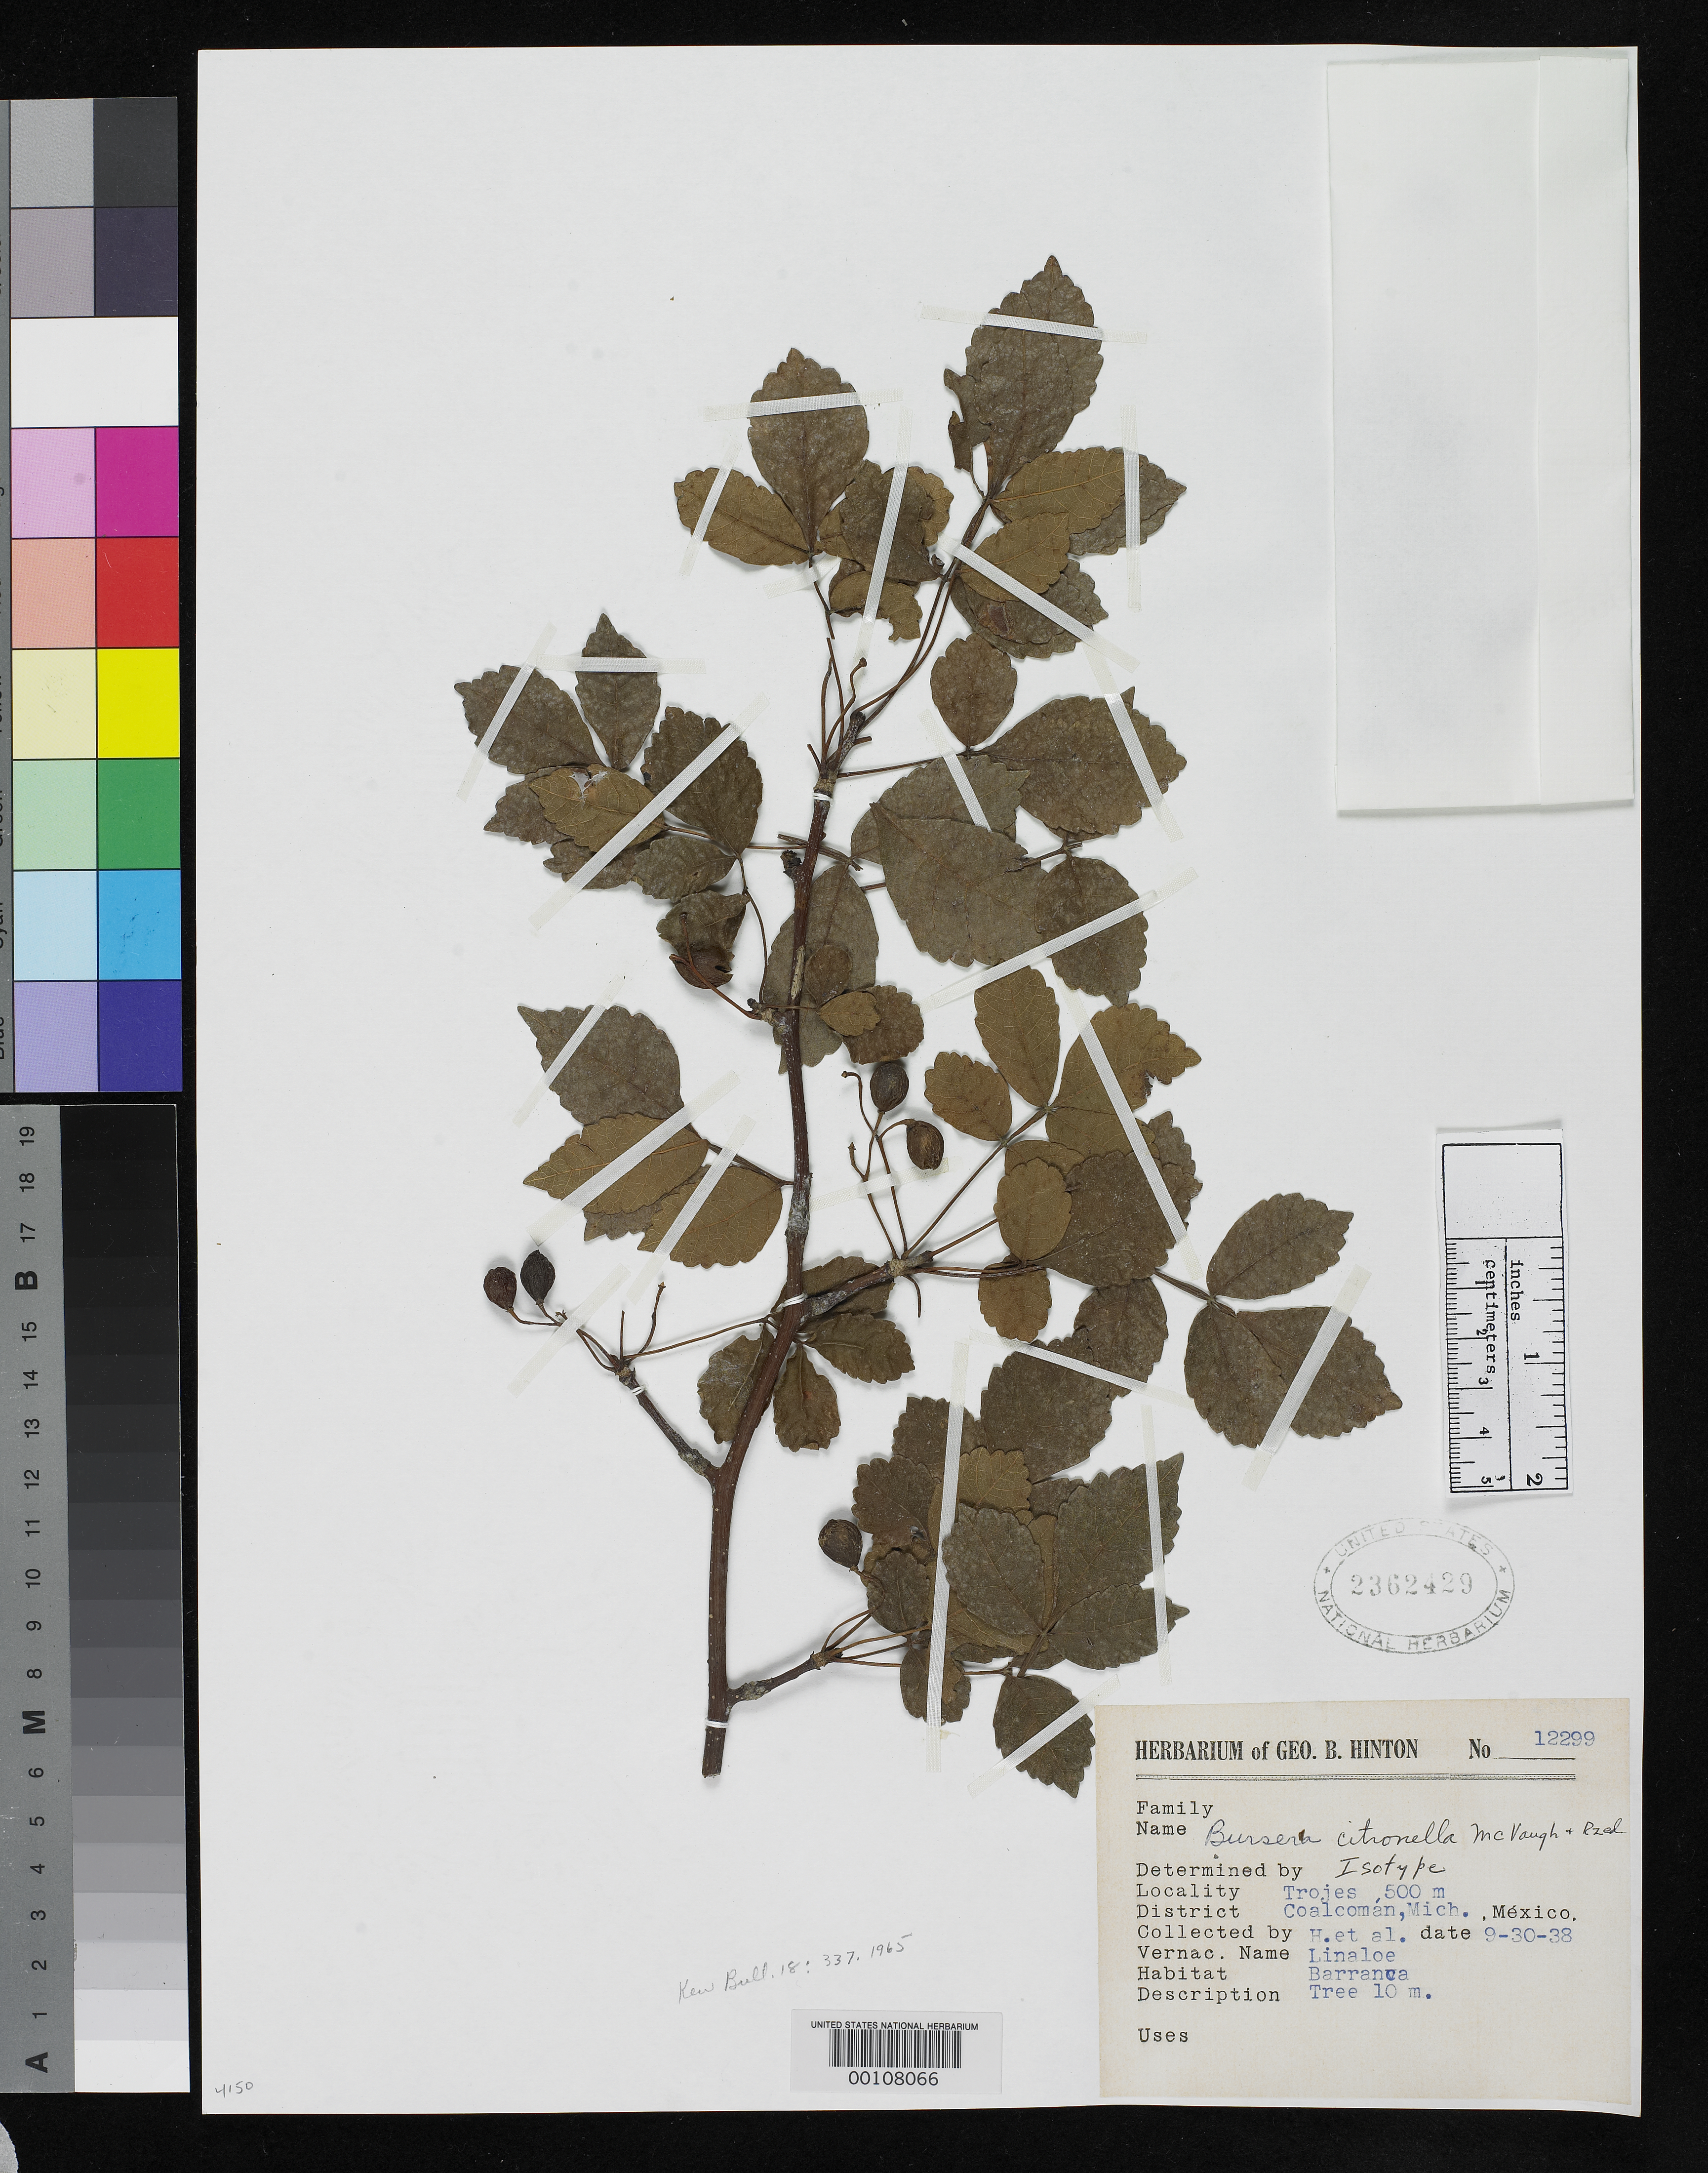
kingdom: Plantae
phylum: Tracheophyta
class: Magnoliopsida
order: Sapindales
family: Burseraceae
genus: Bursera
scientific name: Bursera citronella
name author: McVaugh & Rzed.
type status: Isotype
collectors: G. B. Hinton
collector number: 12299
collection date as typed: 30 Sep 1938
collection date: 1938-09-30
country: Mexico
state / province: Michoacán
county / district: Coalcoman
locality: Trojes.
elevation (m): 500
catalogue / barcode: US 2362429